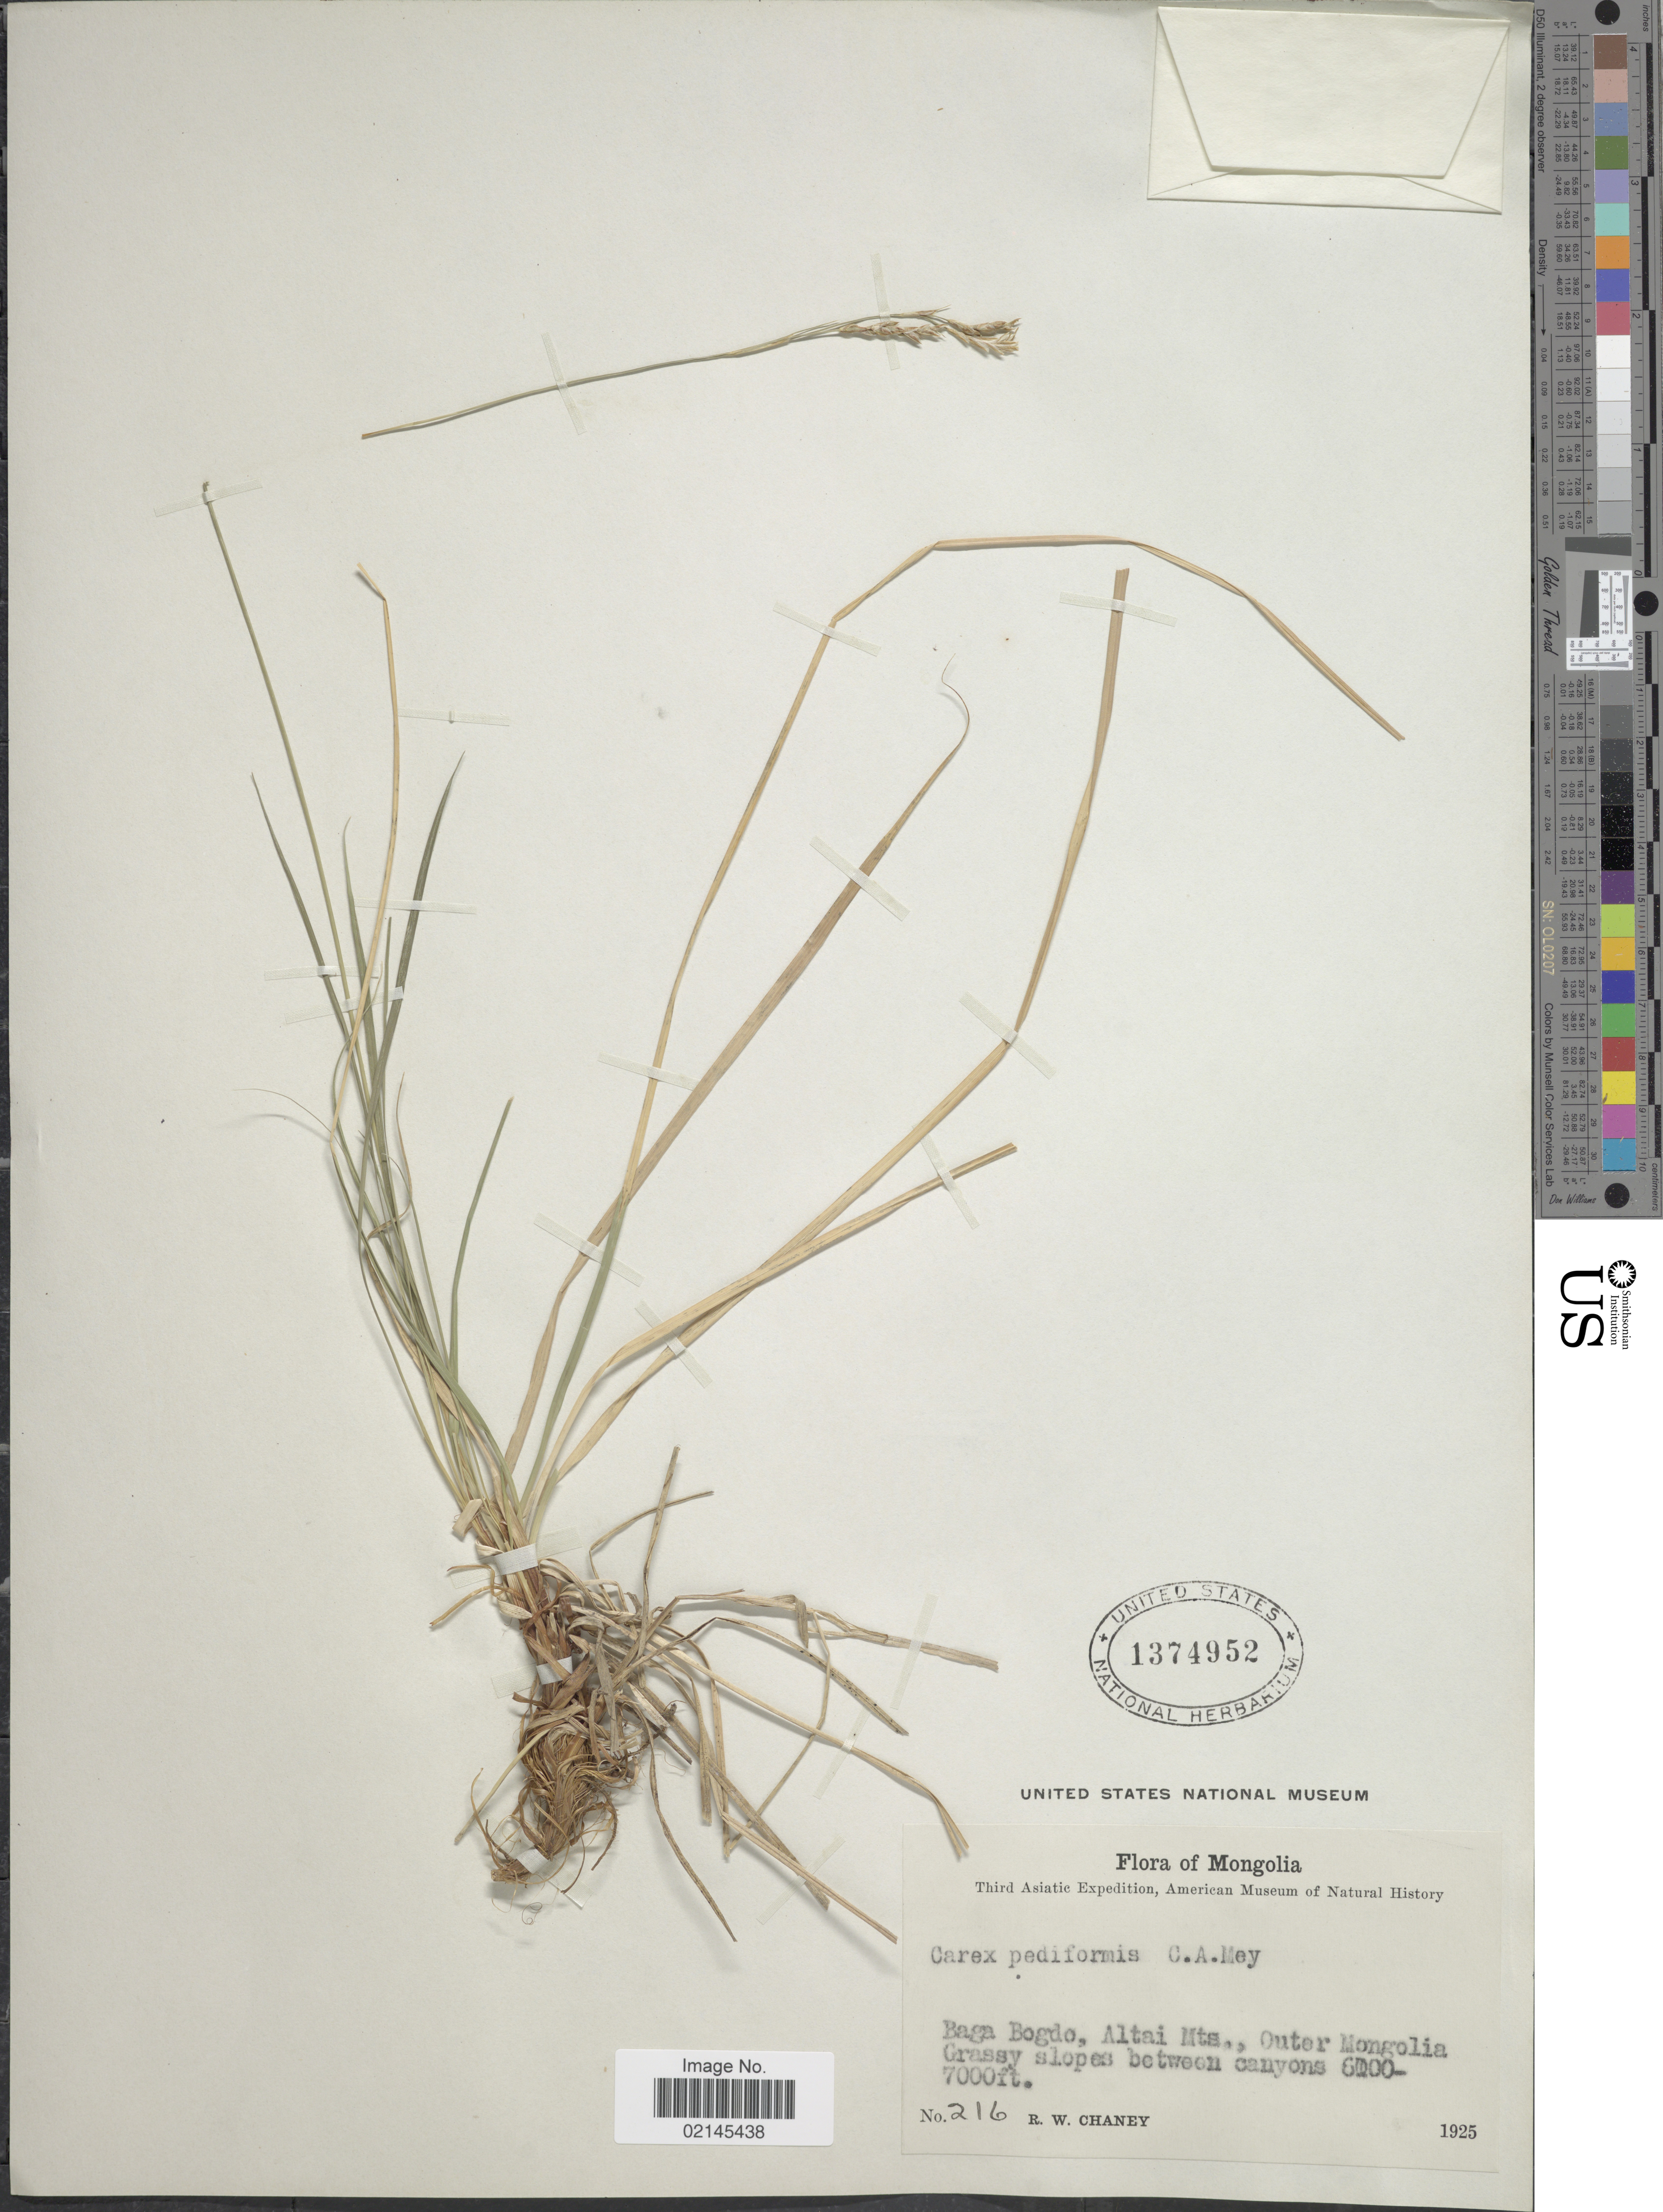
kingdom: Plantae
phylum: Tracheophyta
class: Liliopsida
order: Poales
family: Cyperaceae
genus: Carex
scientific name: Carex pediformis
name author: C.A. Mey.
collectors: R. Chaney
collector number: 216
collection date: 1925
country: Mongolia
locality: Baga Bogdo, Altai Mts, Outer Mongolia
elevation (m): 1890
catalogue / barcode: US 1374952